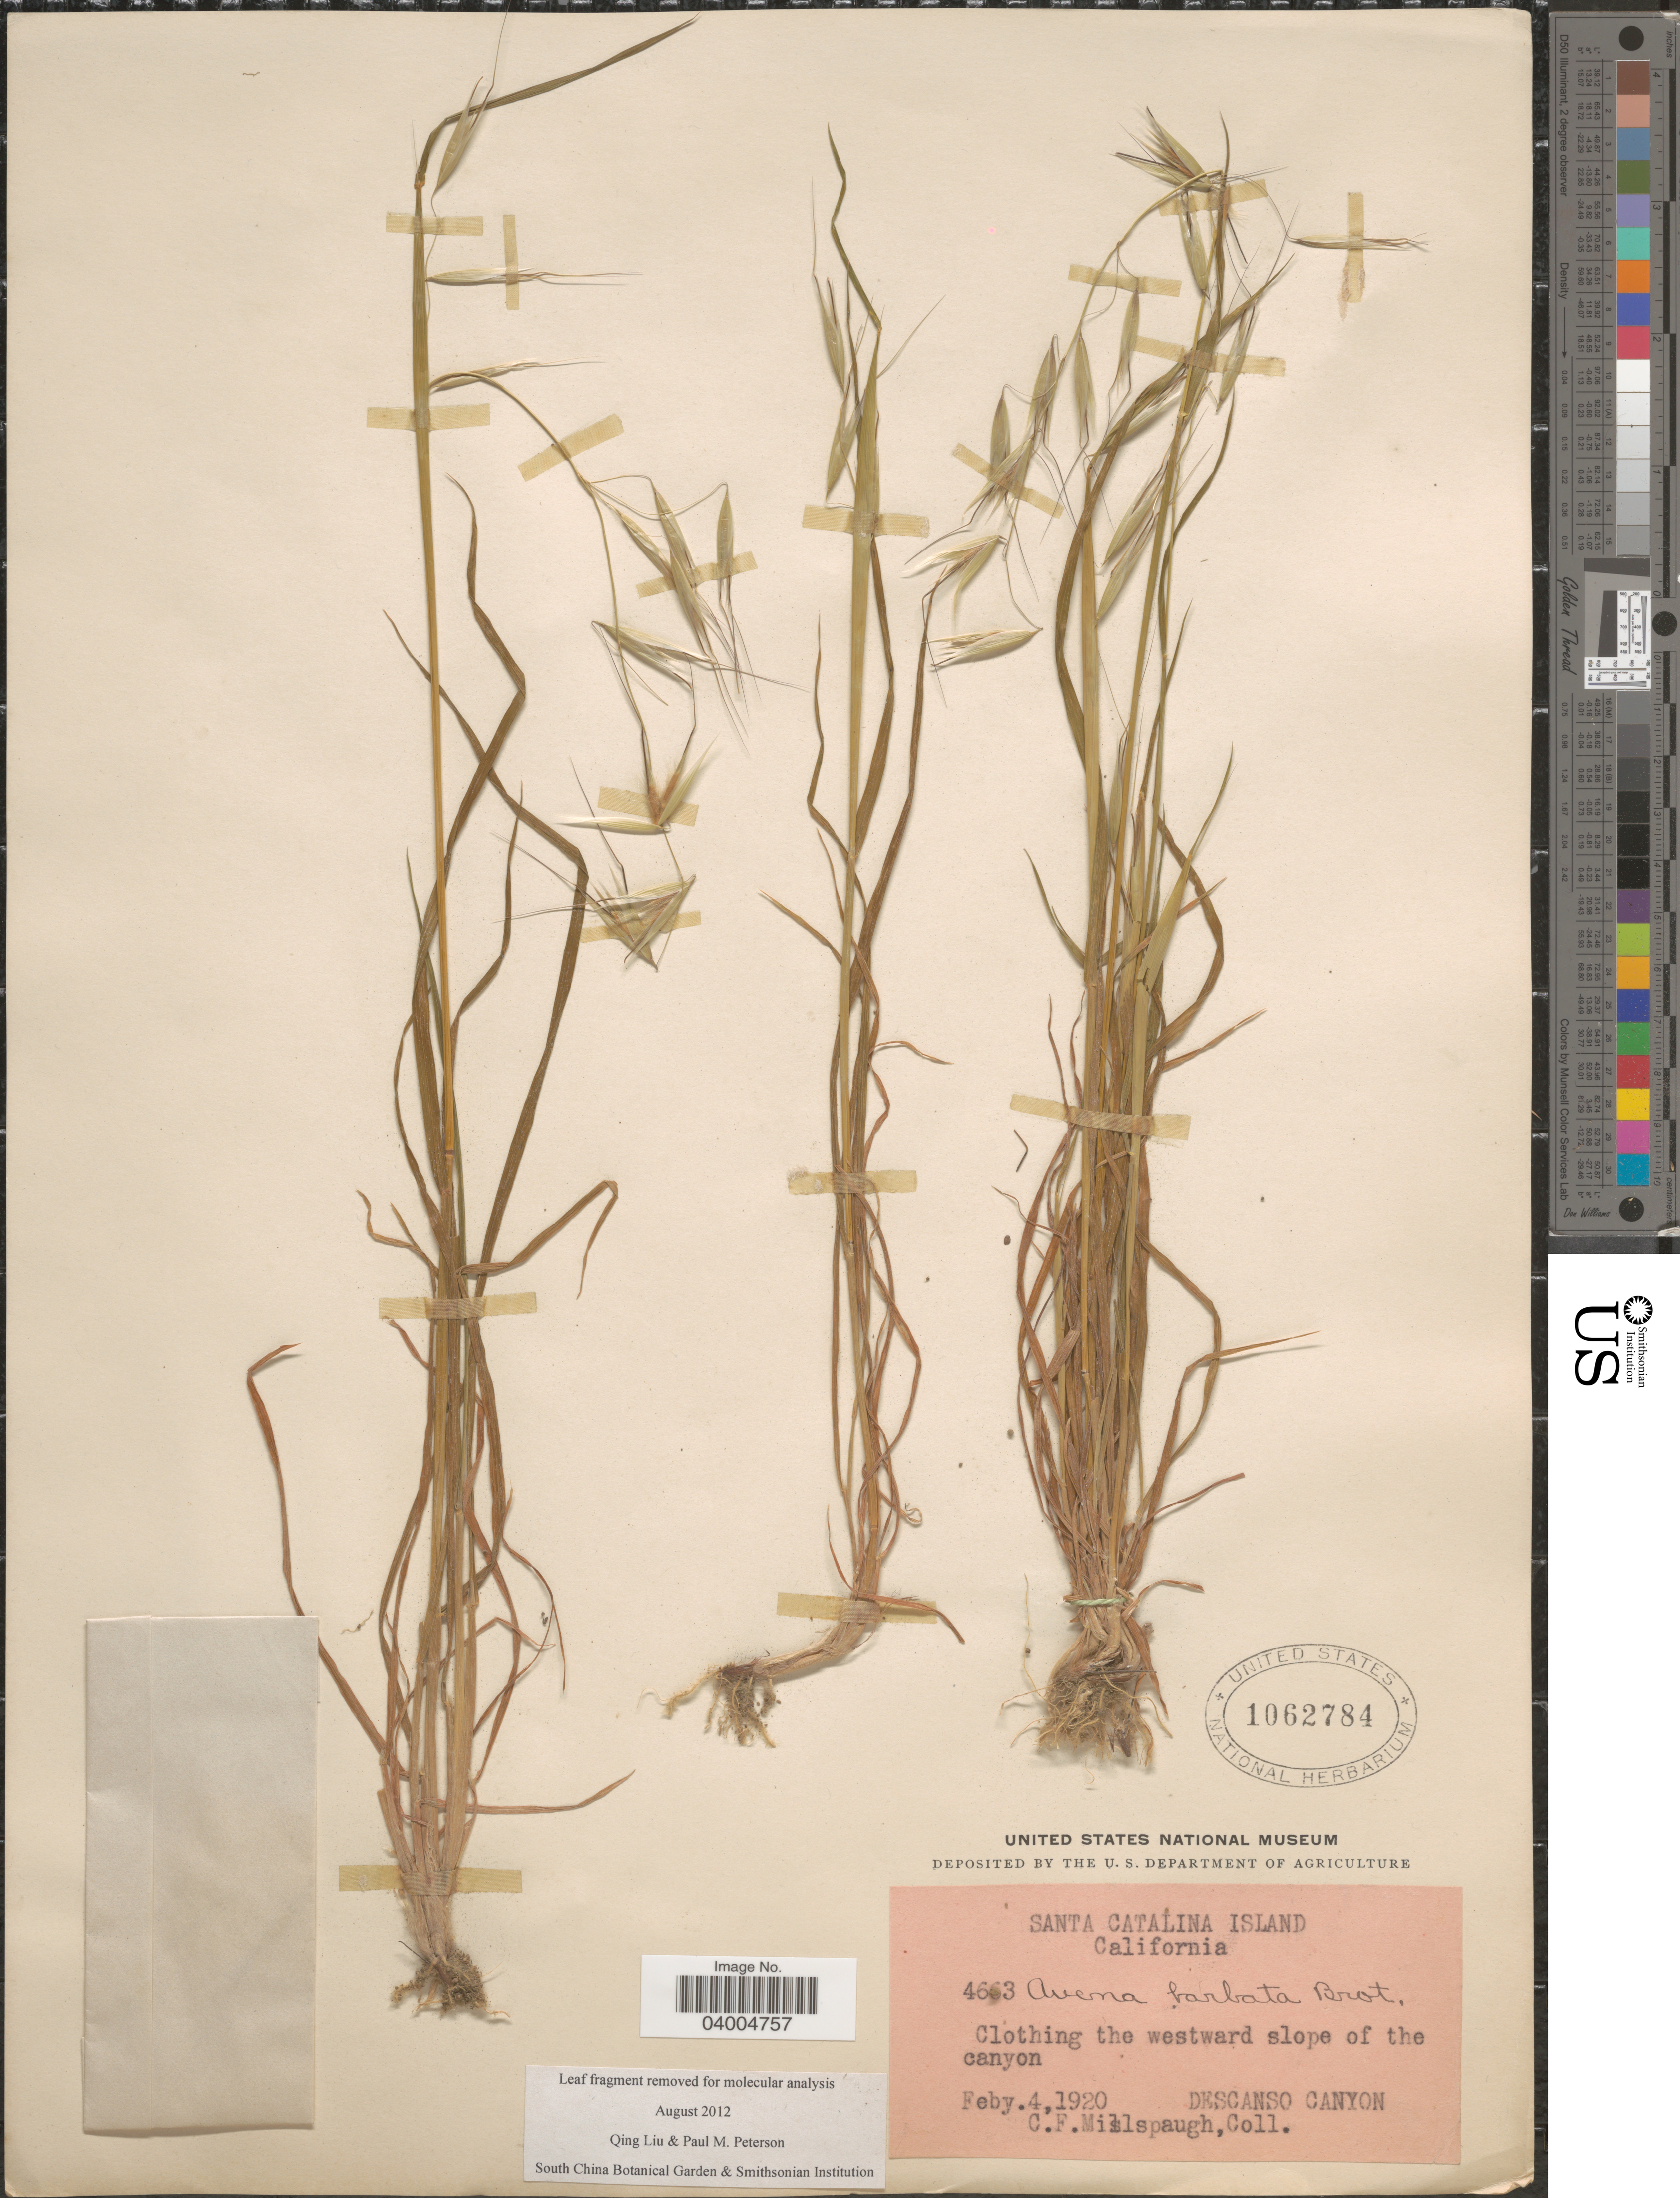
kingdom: Plantae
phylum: Tracheophyta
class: Liliopsida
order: Poales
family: Poaceae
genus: Avena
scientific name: Avena barbata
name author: Pott ex Link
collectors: C. F. Millspaugh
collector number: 4663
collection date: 1920-02-04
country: United States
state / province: California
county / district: Los Angeles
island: Santa Catalina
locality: Santa Catalina Island. Clothing the westward slope of the canyon. Descanso Canyon.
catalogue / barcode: US 1062784